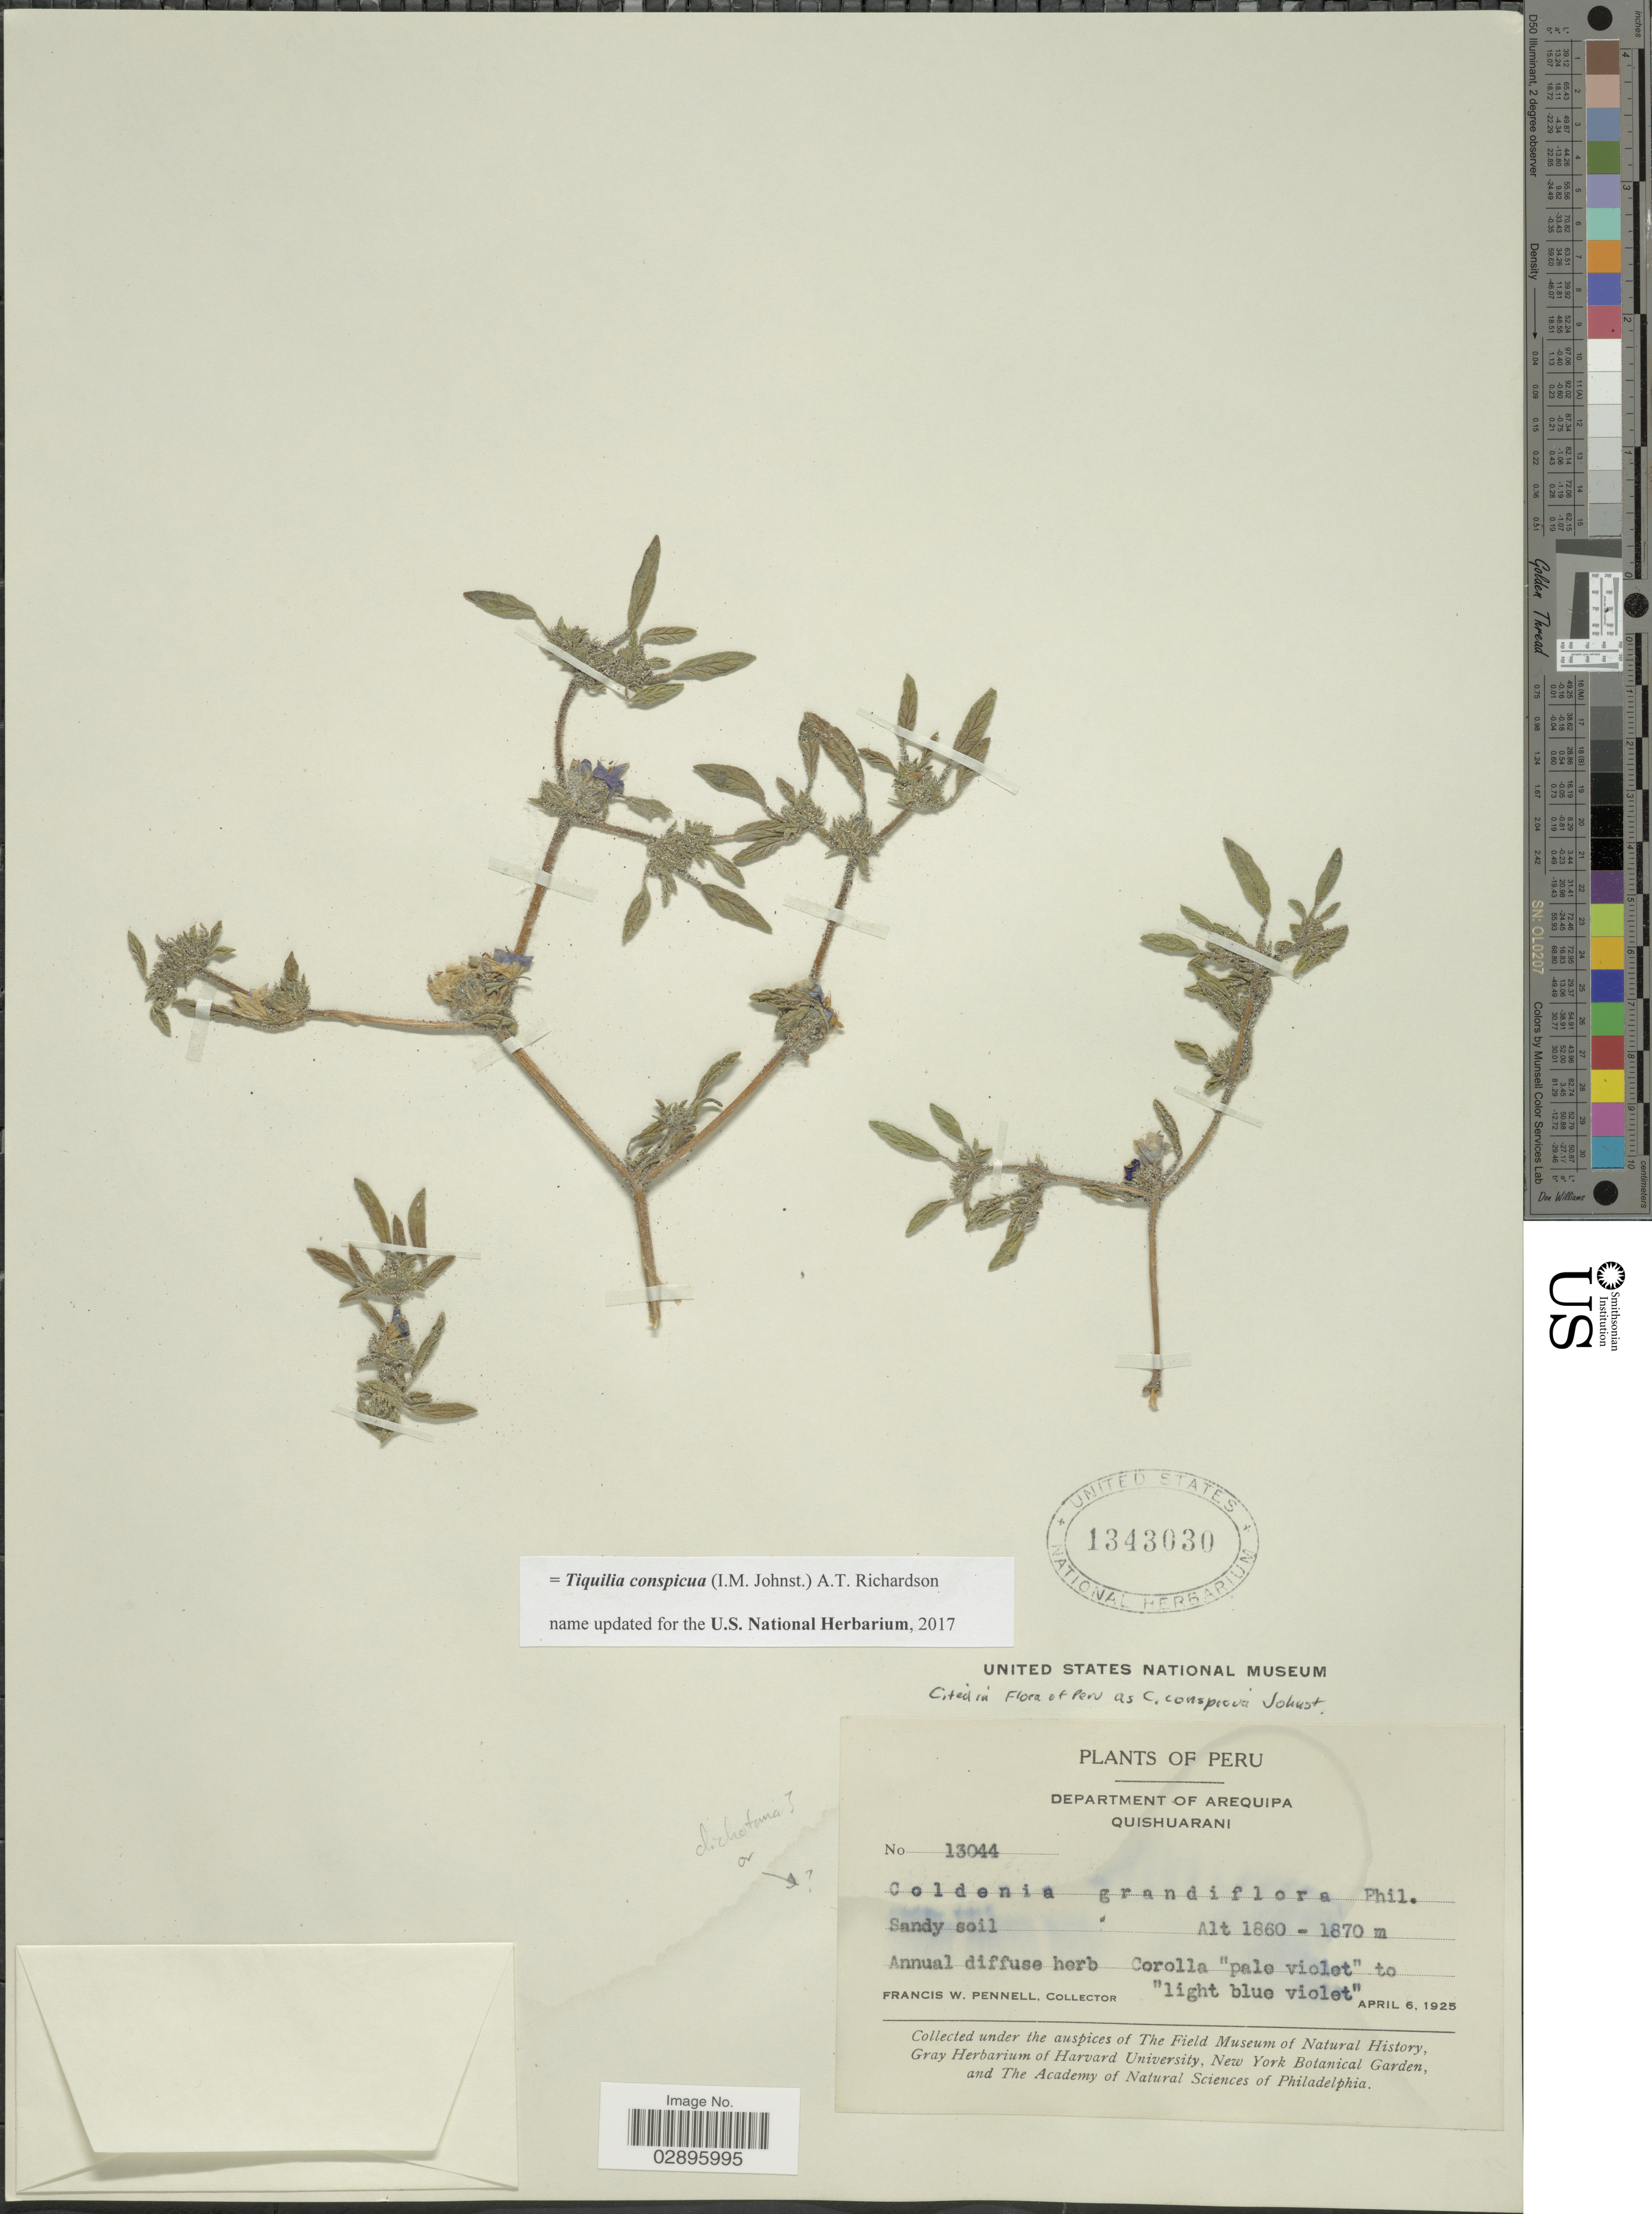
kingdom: Plantae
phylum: Tracheophyta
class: Magnoliopsida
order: Boraginales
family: Ehretiaceae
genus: Tiquilia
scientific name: Tiquilia conspicua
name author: (I.M. Johnst.) A.T. Richardson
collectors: F. W. Pennell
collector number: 13044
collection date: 1925-04-06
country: Peru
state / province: Arequipa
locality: Department of Arequipa. Quishuarani.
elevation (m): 1860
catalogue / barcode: US 1343030